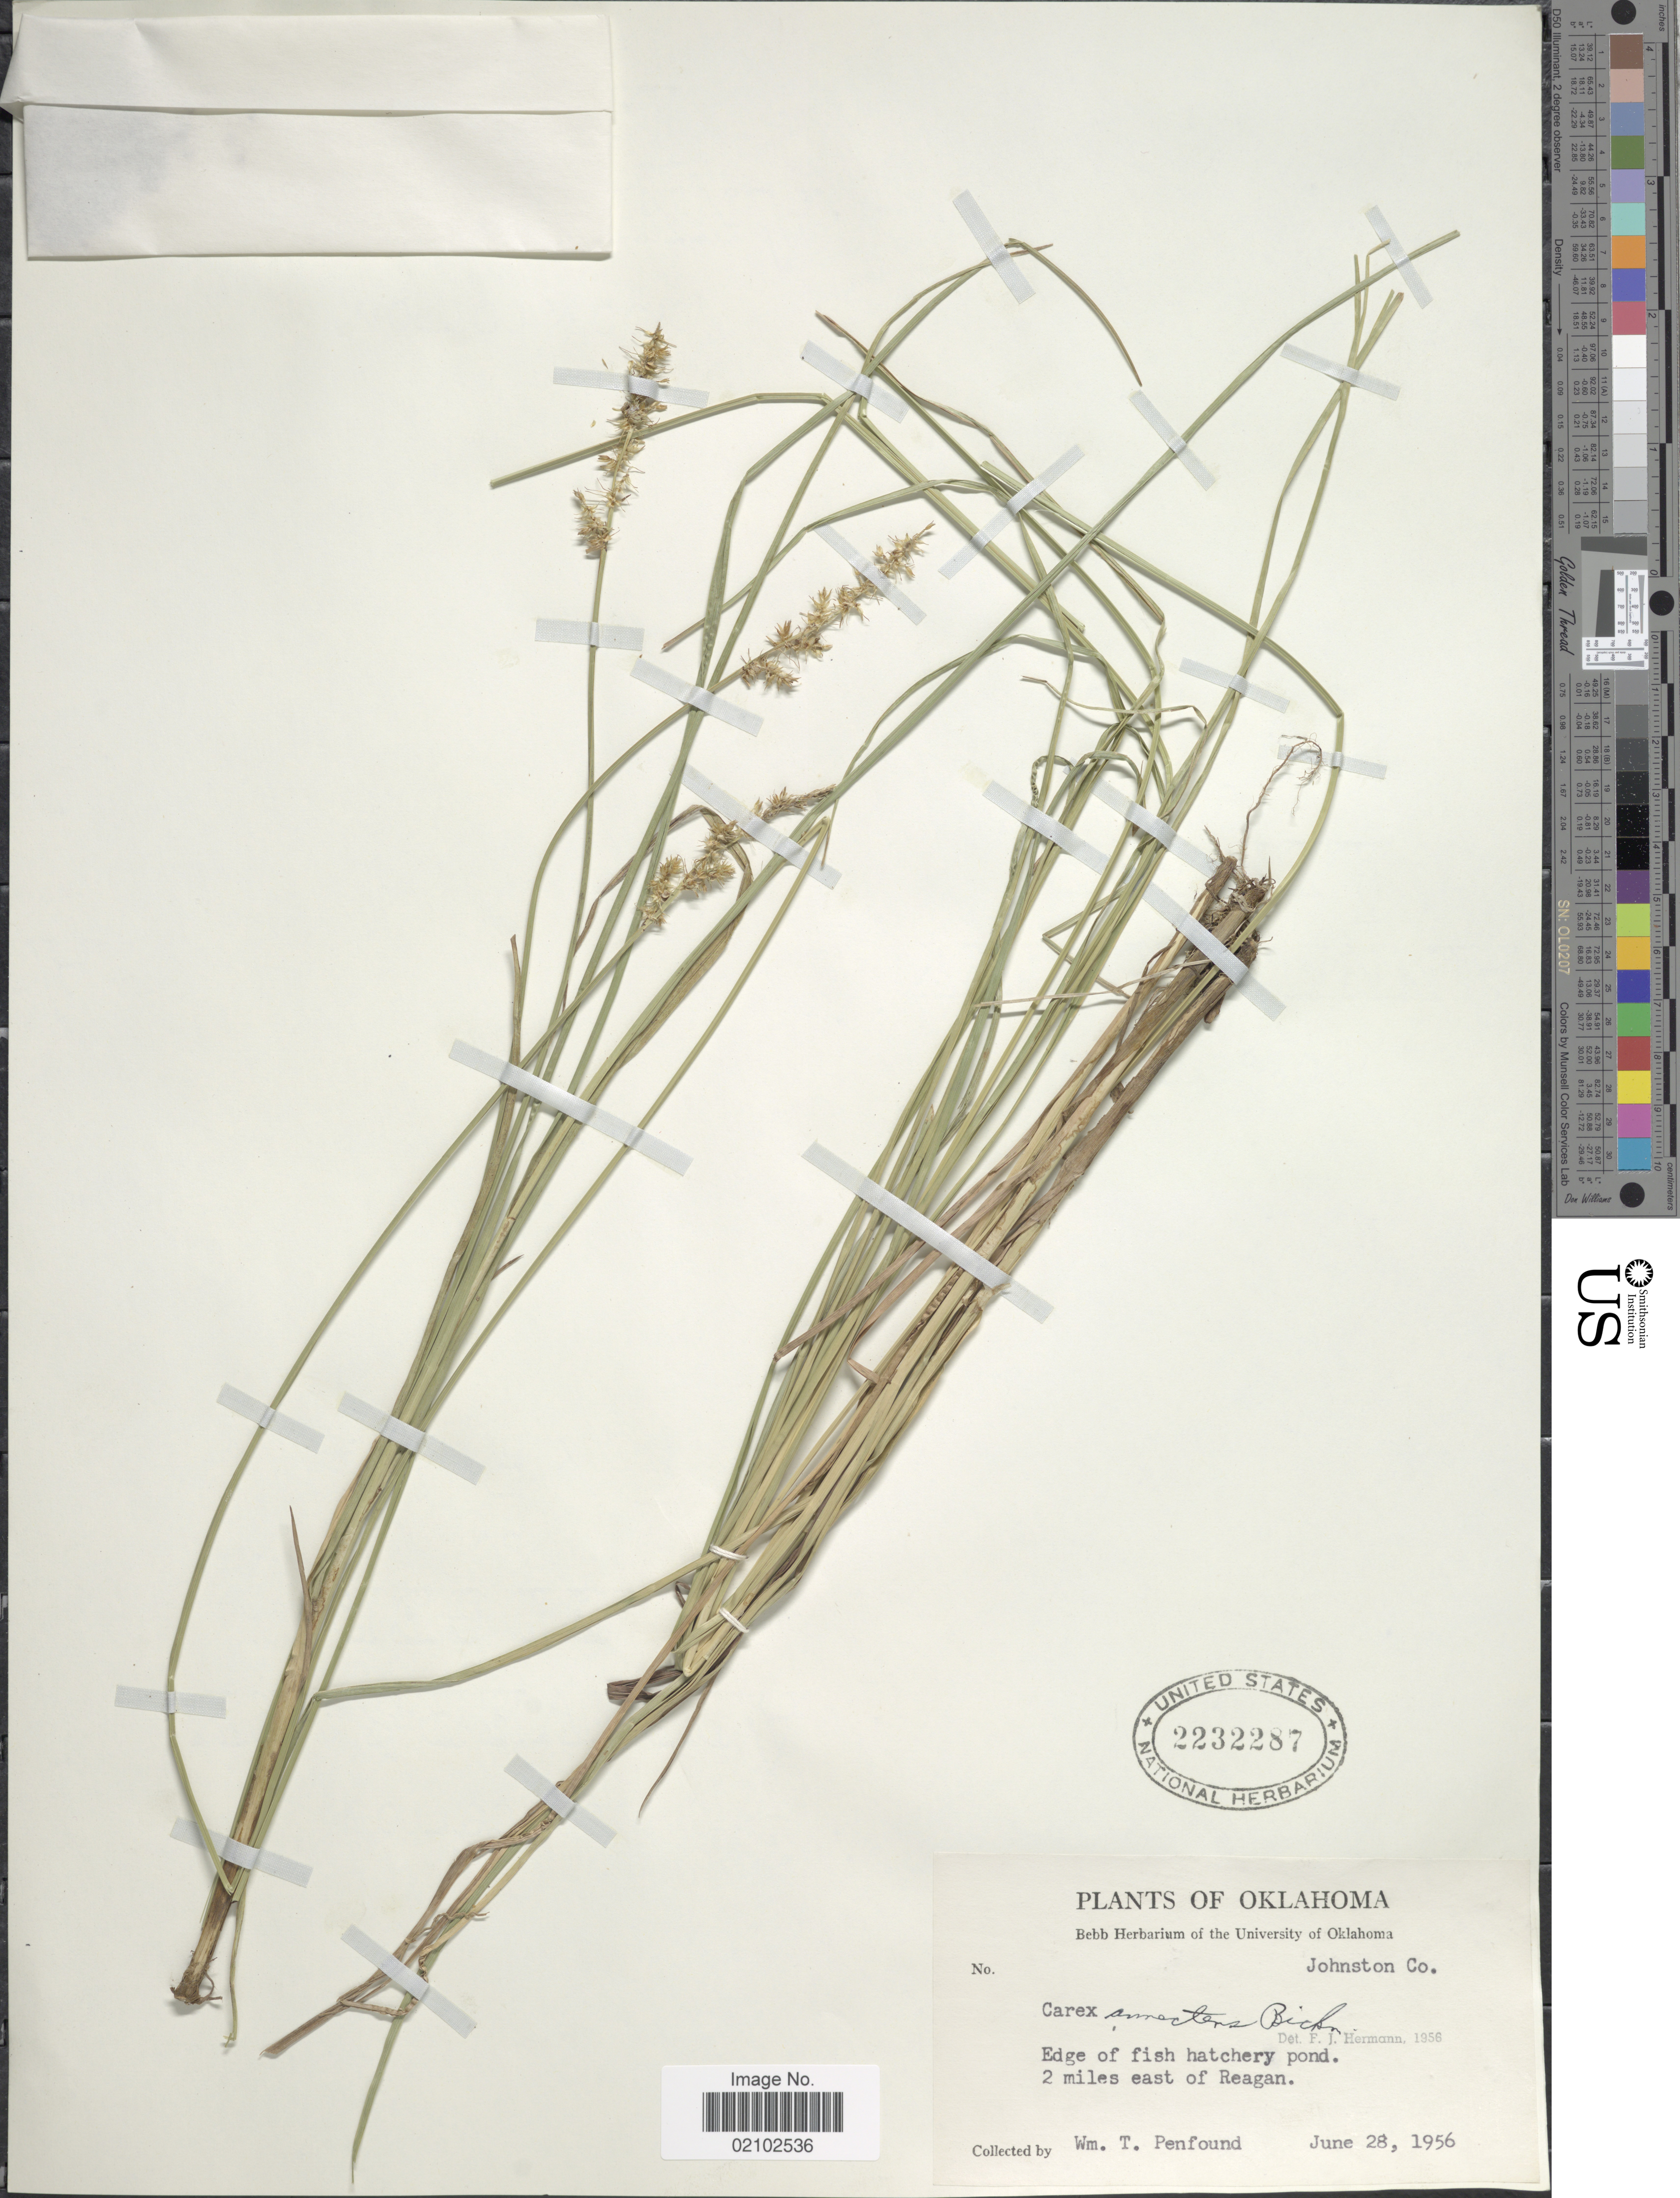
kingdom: Plantae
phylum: Tracheophyta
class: Liliopsida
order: Poales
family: Cyperaceae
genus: Carex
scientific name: Carex annectens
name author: (E.P. Bicknell) E.P. Bicknell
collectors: W. Penfound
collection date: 1956-06-28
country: United States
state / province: Oklahoma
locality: Johnston Co., Edge of fish hatchery pond, 2 miles east of Reagan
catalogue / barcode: US 2232287